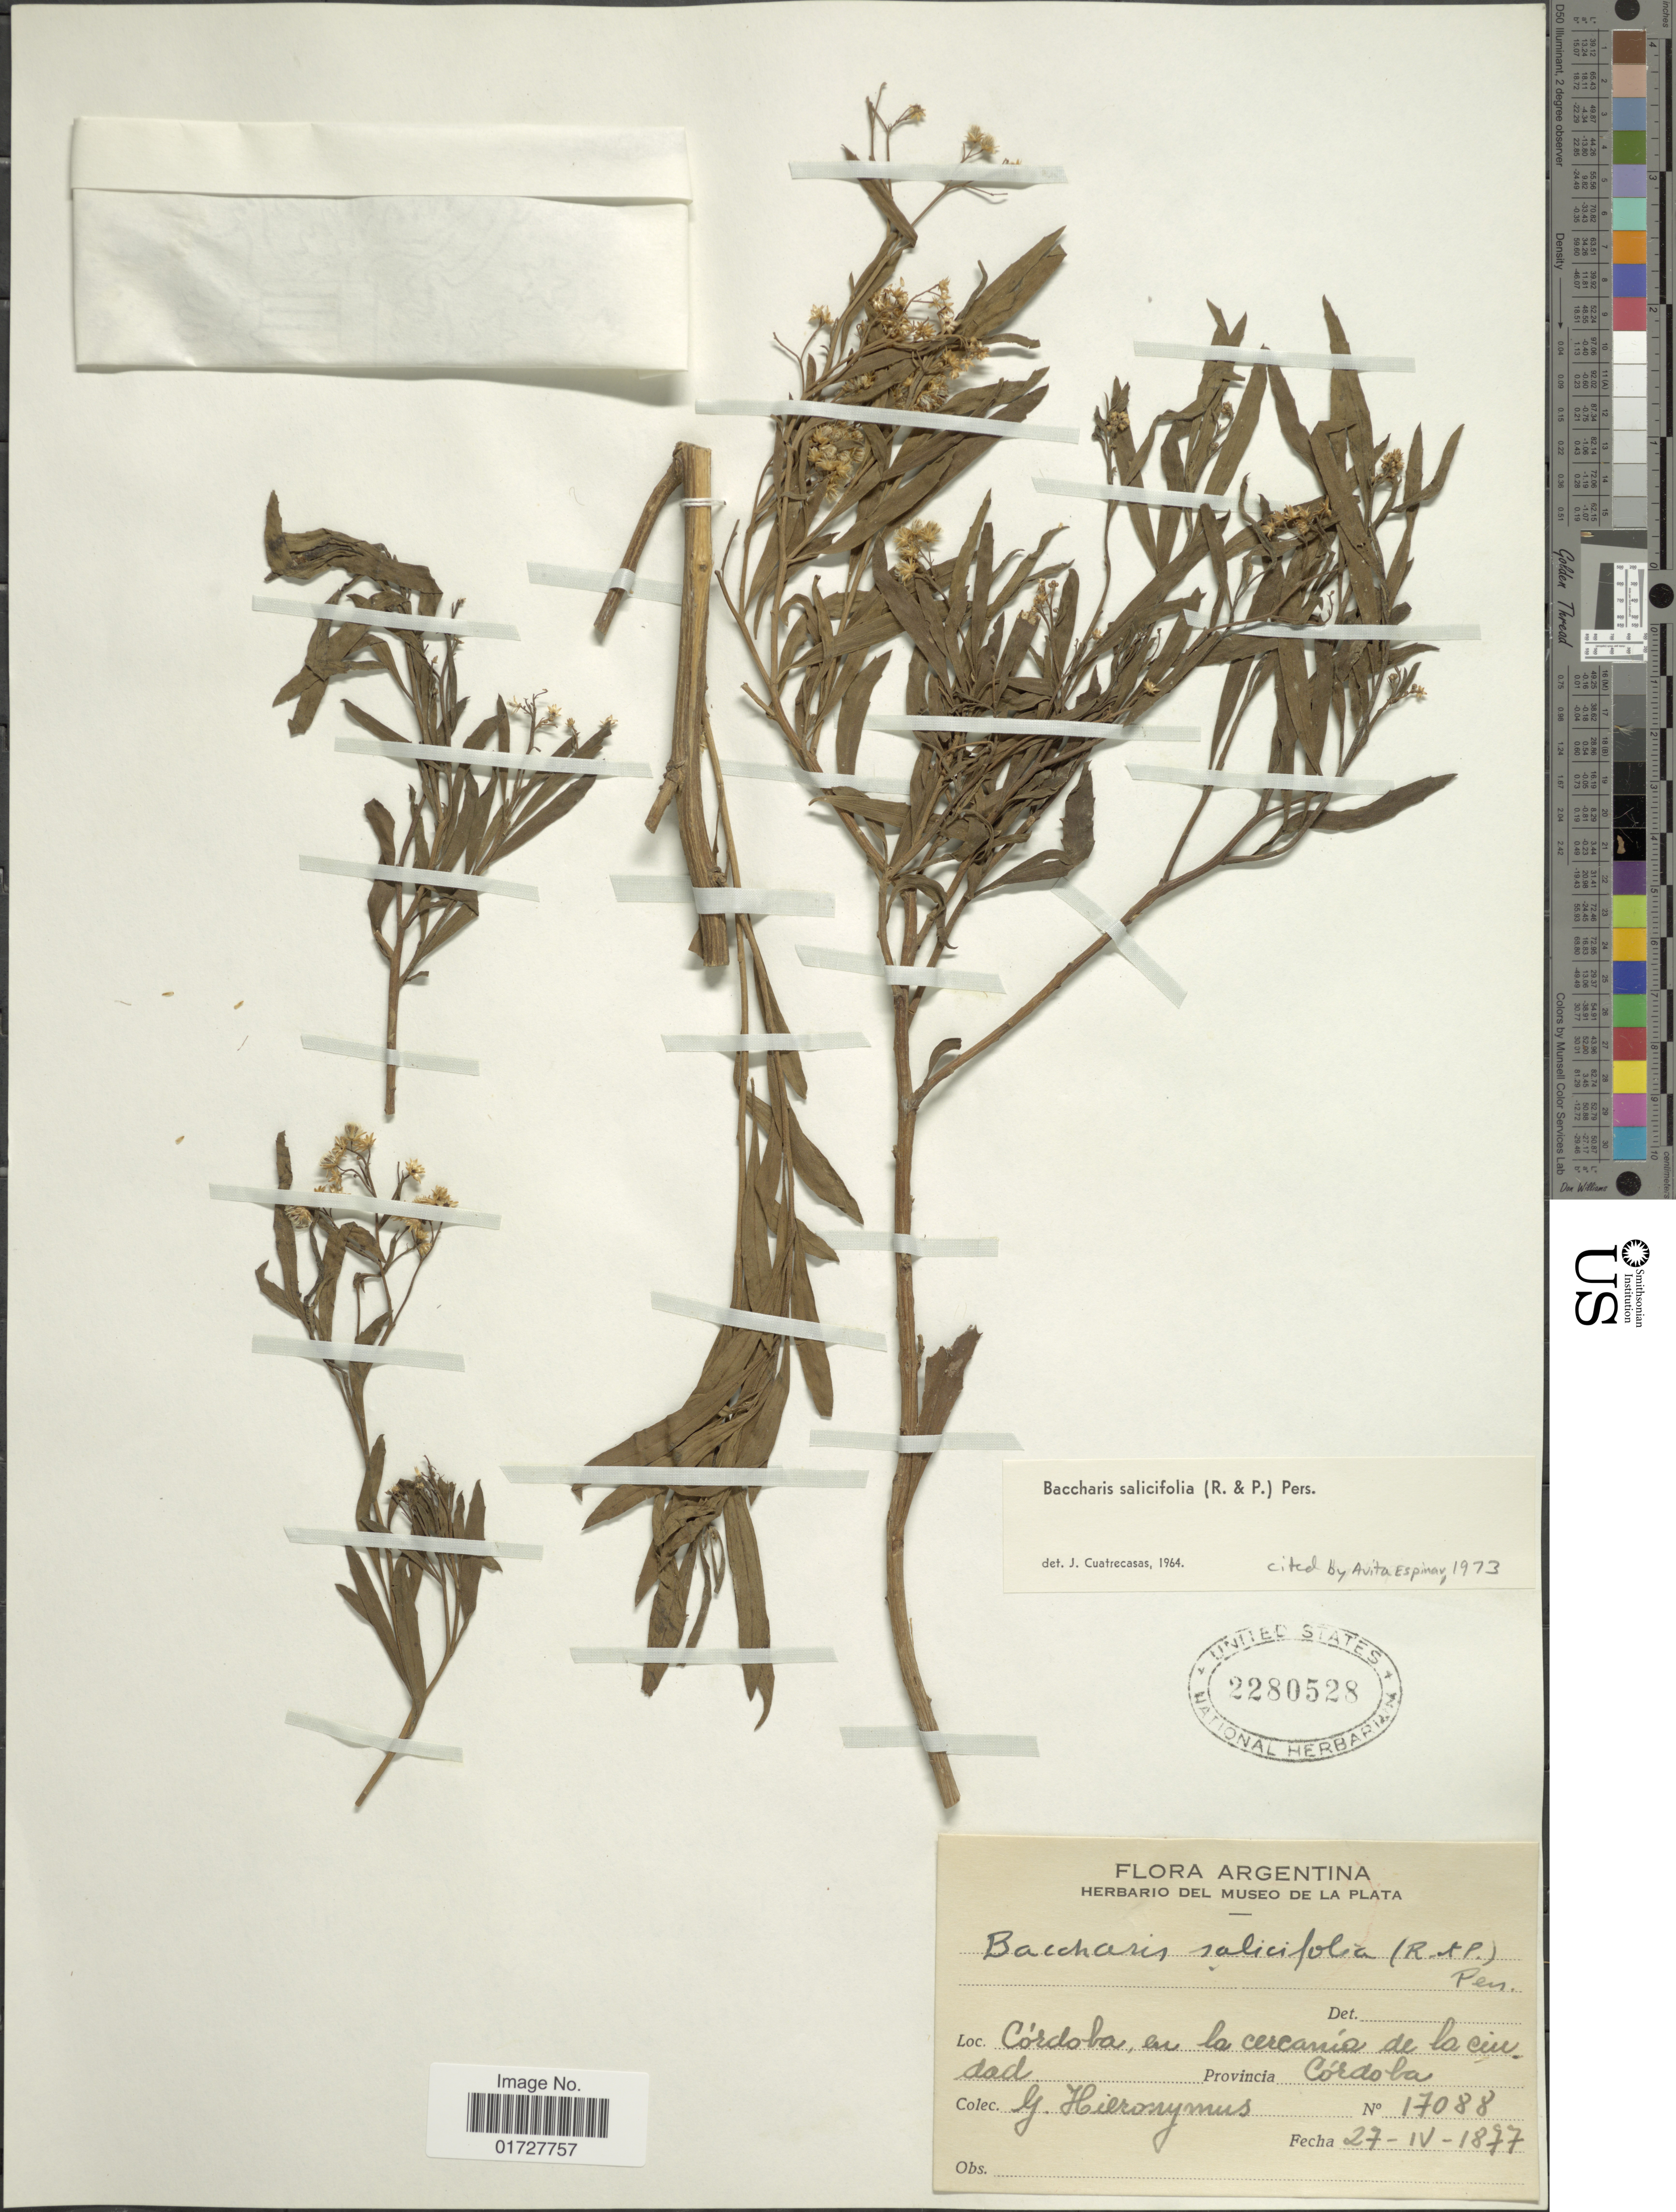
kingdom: Plantae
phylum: Tracheophyta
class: Magnoliopsida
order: Asterales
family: Asteraceae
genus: Baccharis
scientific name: Baccharis salicifolia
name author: (Ruiz & Pav.) Pers.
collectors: G. H. Hieronymus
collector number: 17088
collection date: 1877-04-27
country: Argentina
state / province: Cordoba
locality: Cordoba en la cercania de la ciudad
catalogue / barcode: US 2280528